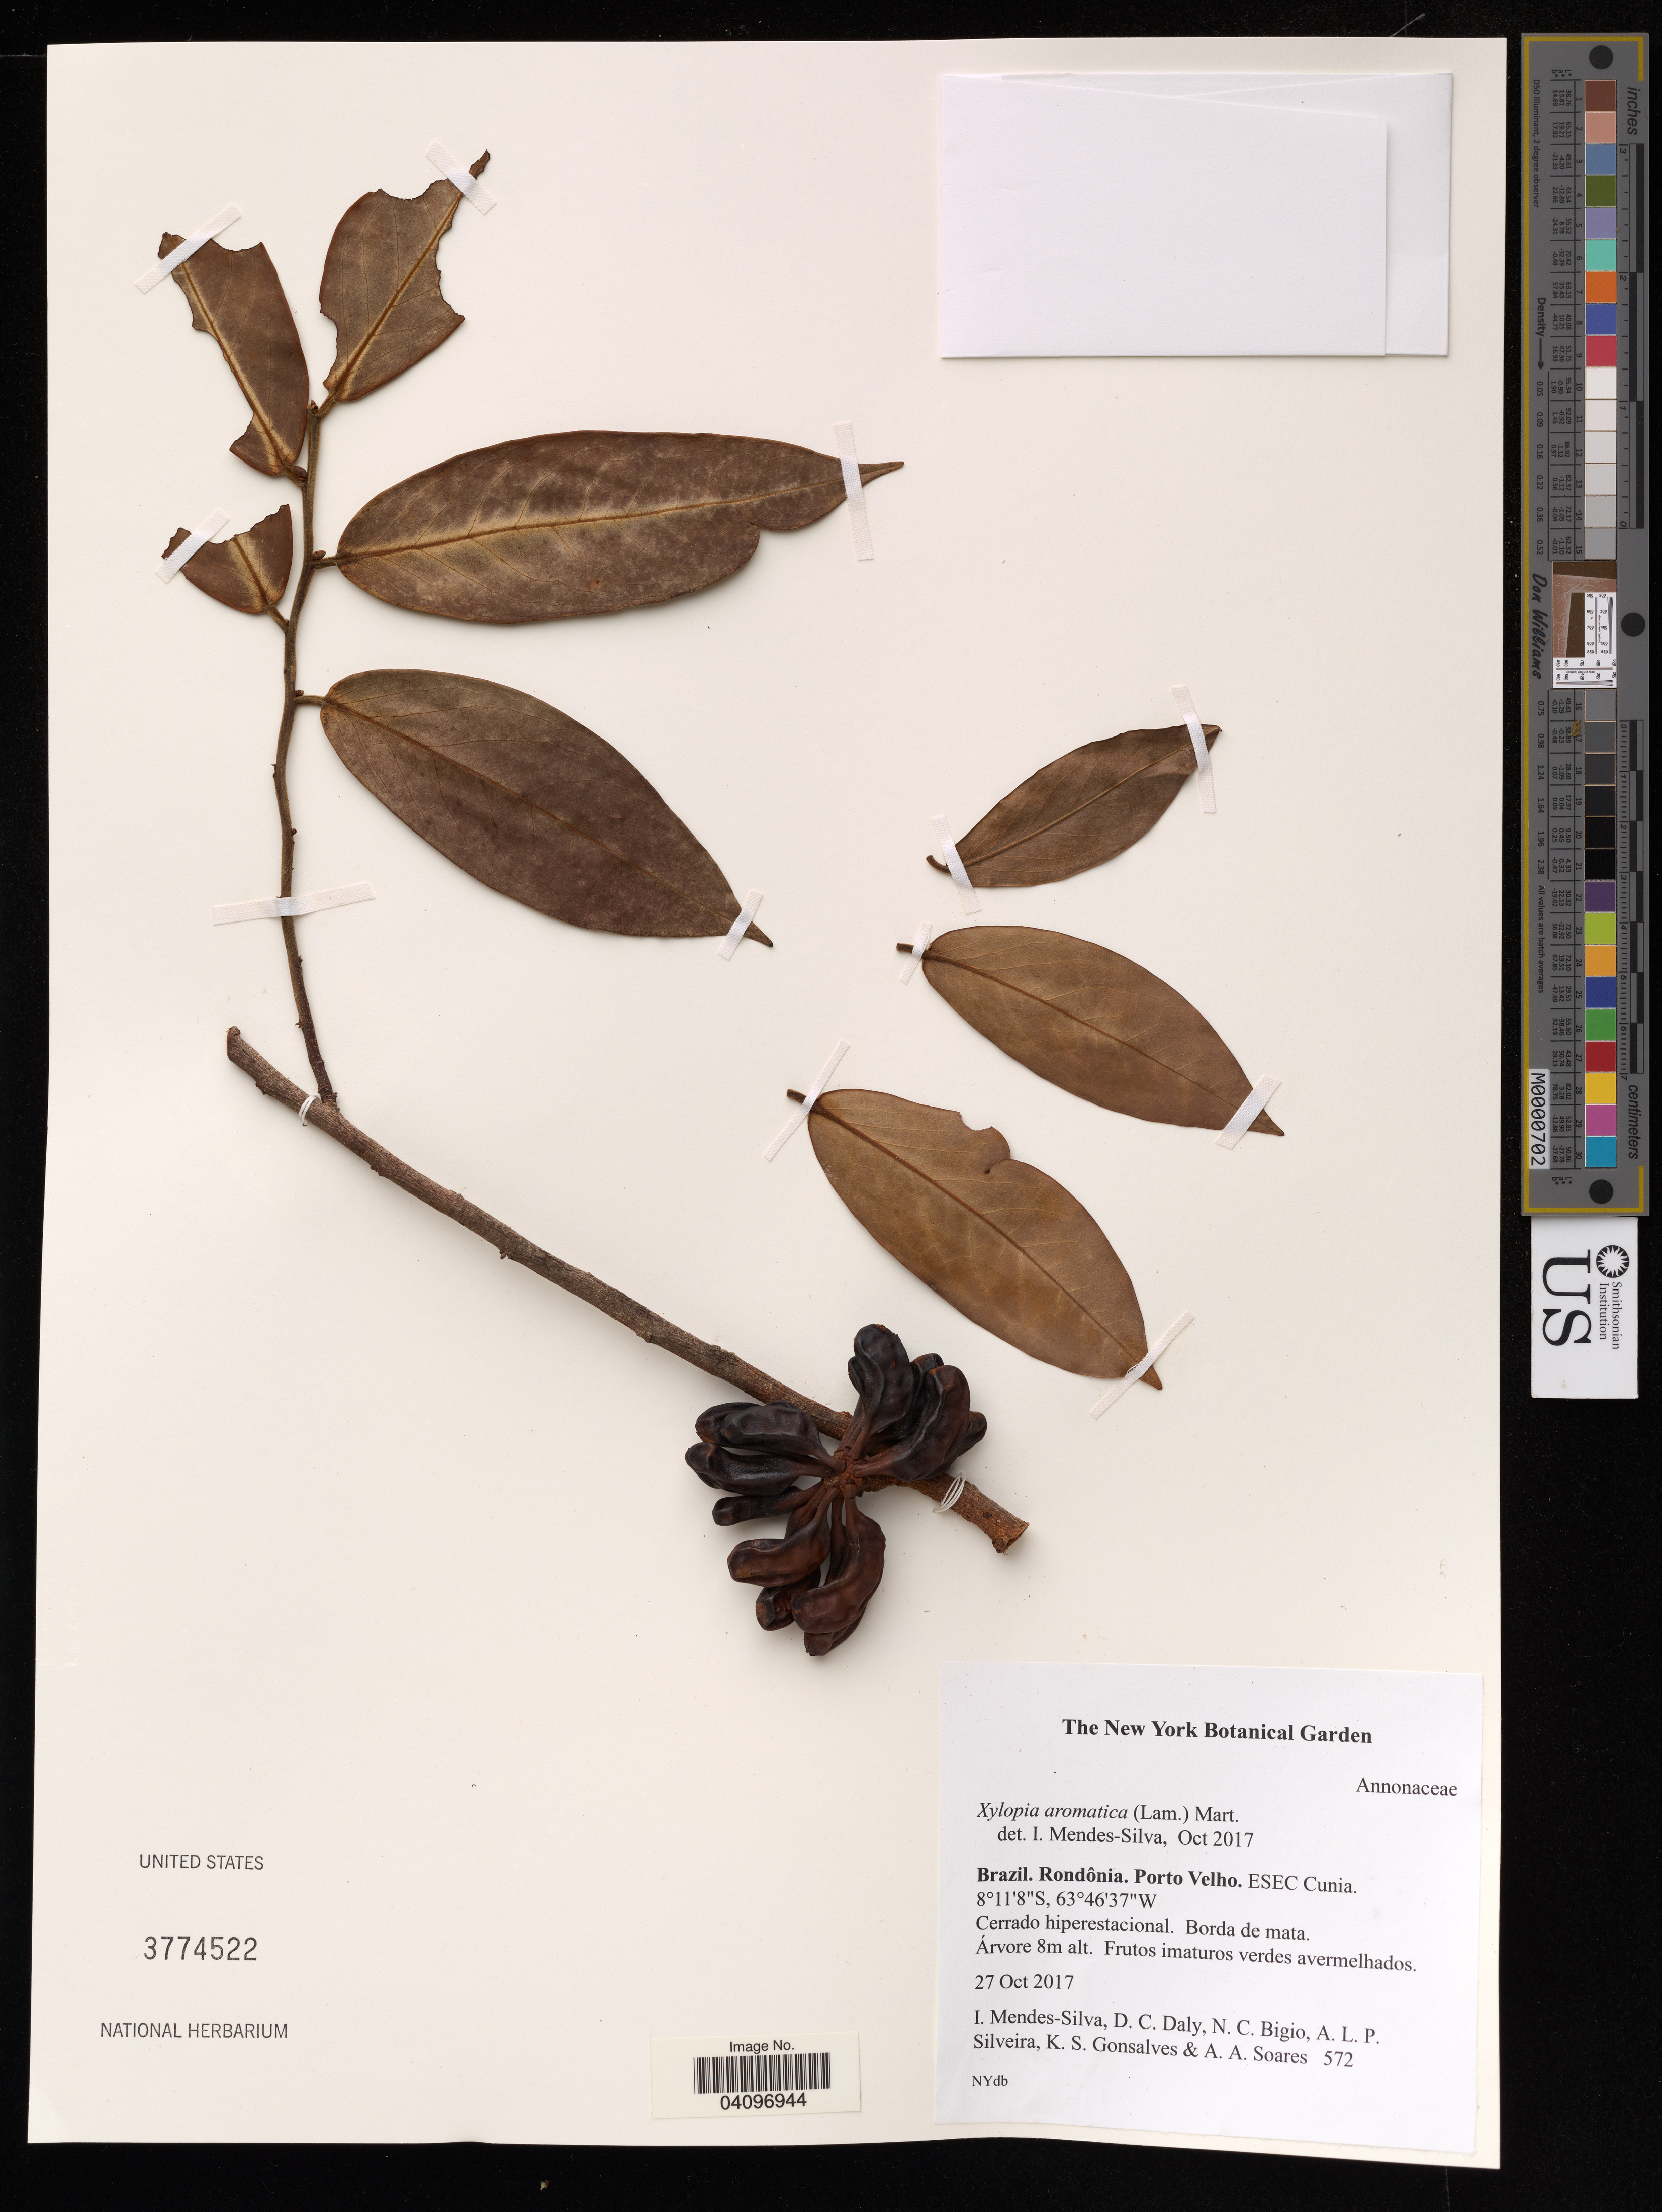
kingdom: Plantae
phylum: Tracheophyta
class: Magnoliopsida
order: Magnoliales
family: Annonaceae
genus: Xylopia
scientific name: Xylopia aromatica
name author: (Lam.) Mart.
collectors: I. Mendes-Silva, C. Daly, N. C. Bigio & A. Silveira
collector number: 572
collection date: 2017-10-27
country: Brazil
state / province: Rondônia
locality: Porto Velho. ESEC Cunia.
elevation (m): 8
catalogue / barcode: US 3774522